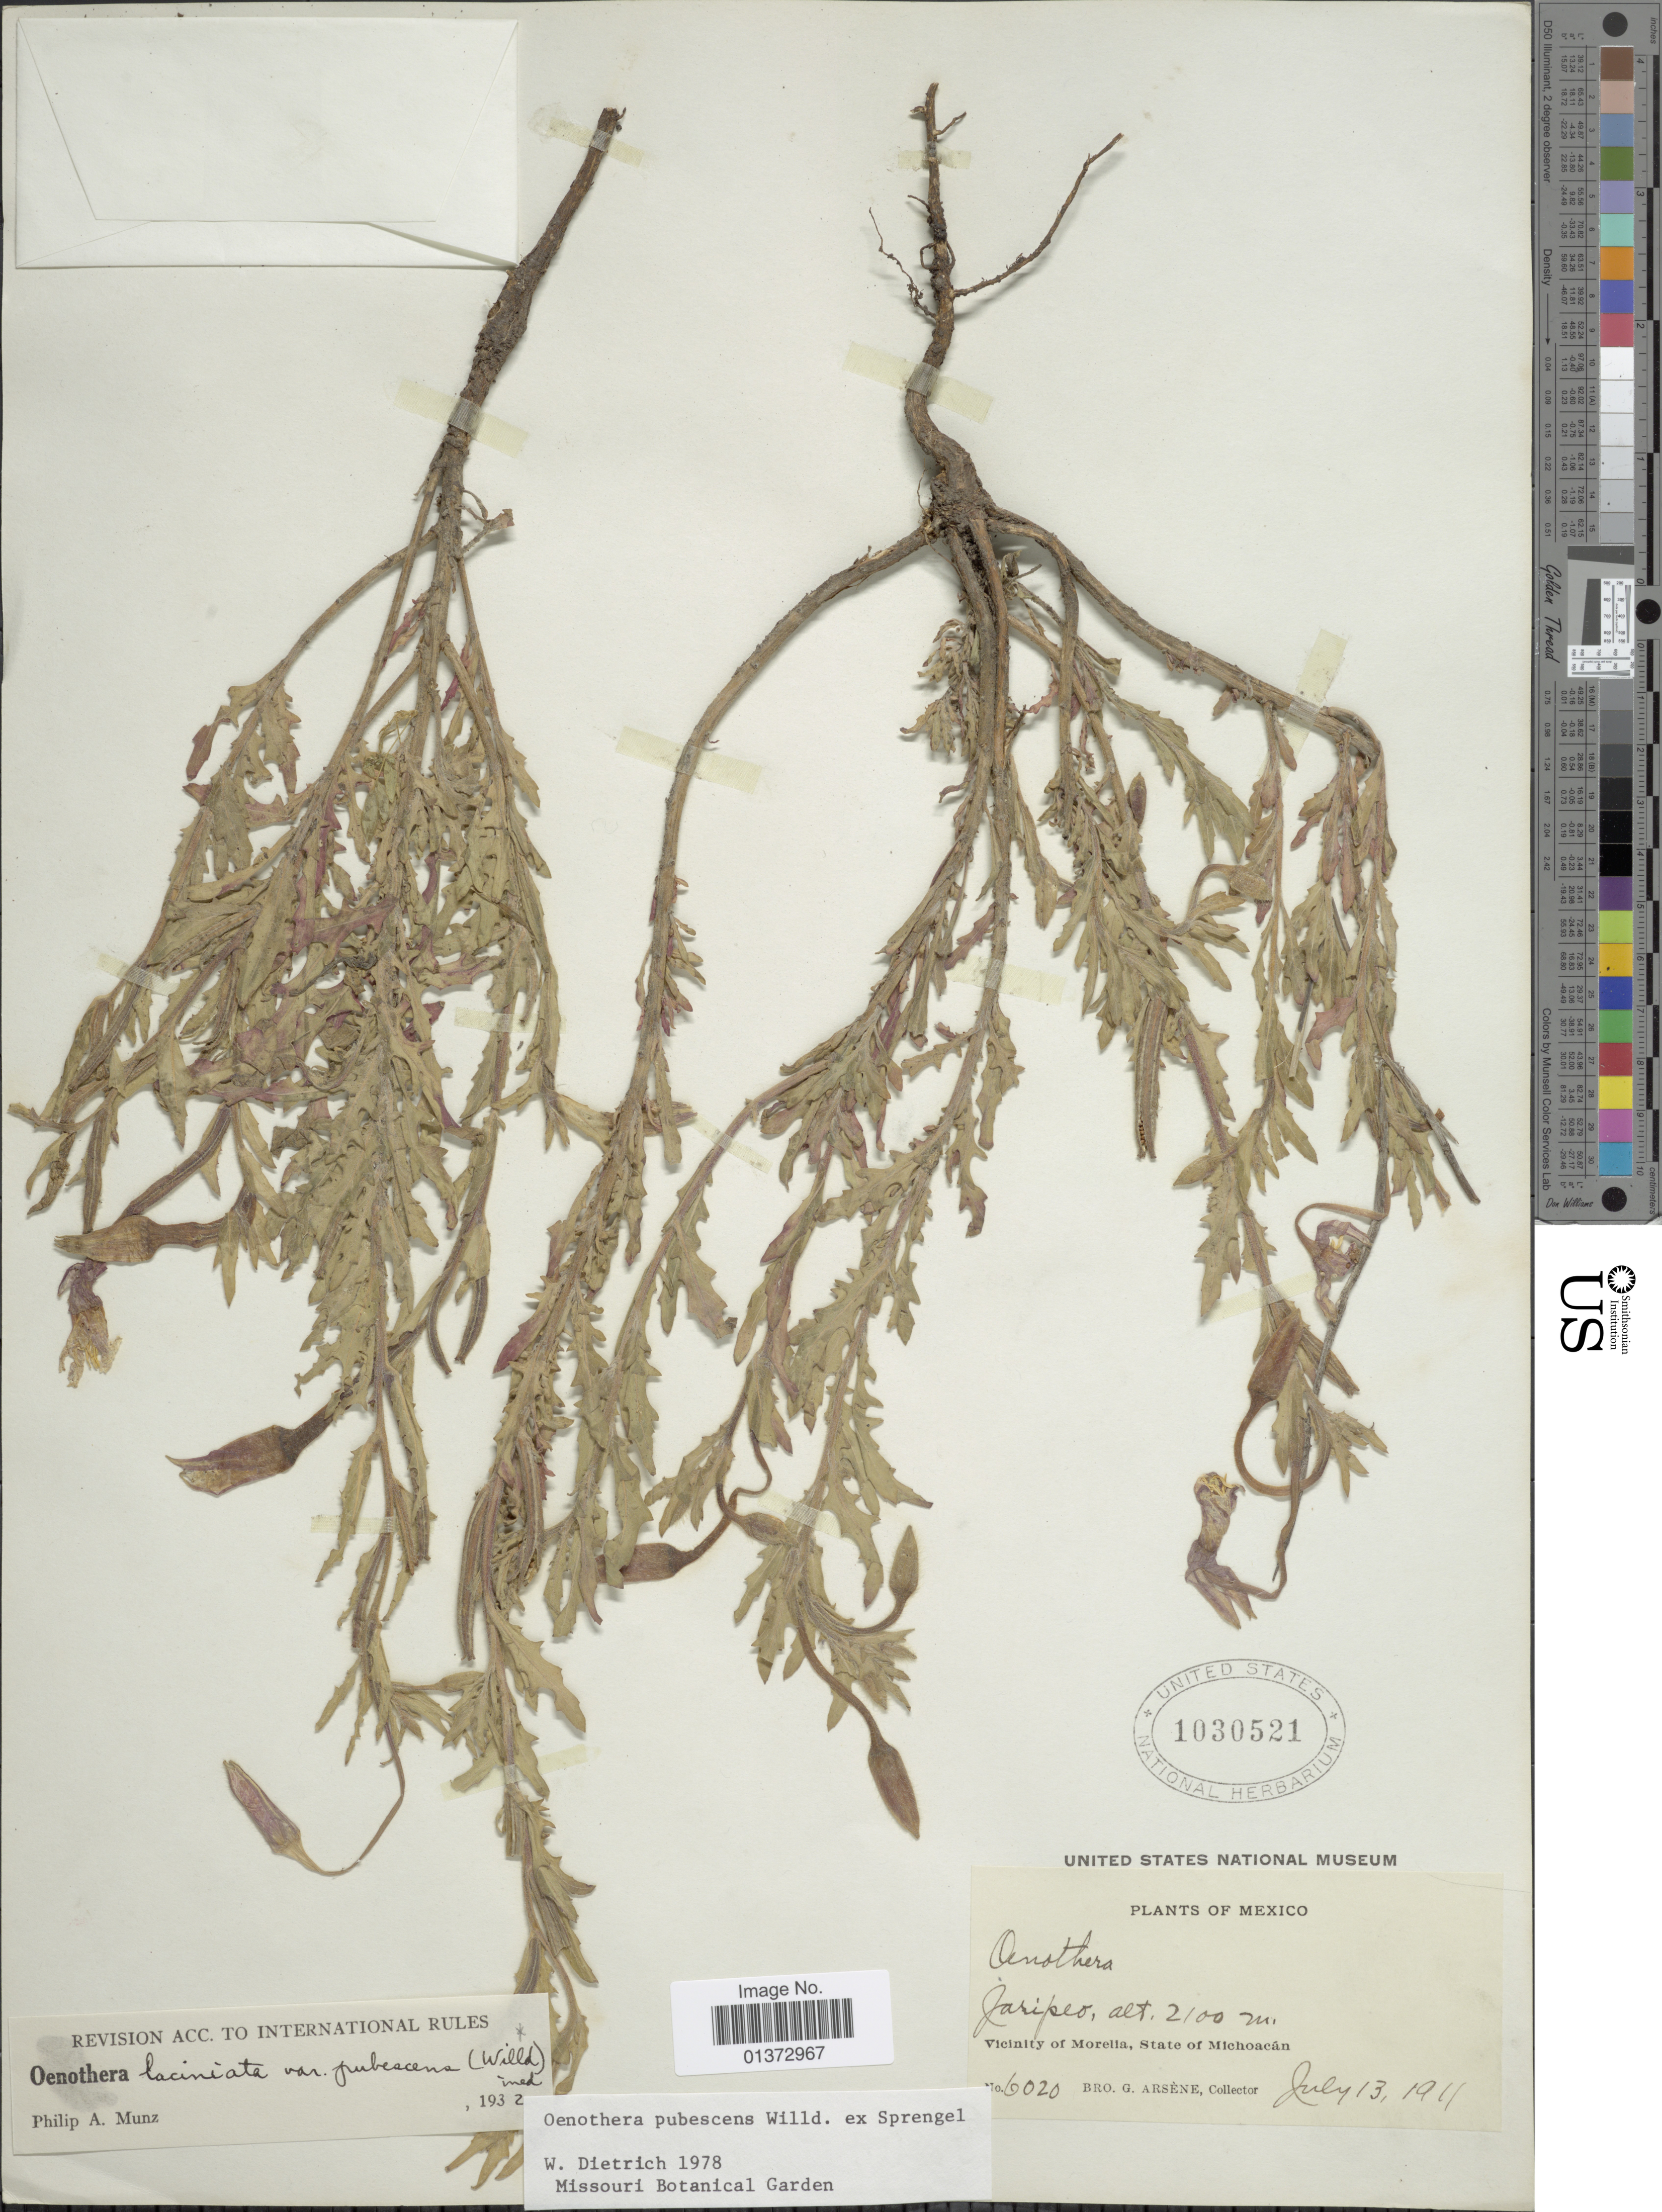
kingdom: Plantae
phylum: Tracheophyta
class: Magnoliopsida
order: Myrtales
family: Onagraceae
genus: Oenothera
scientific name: Oenothera pubescens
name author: Willd. ex Spreng.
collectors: Bro. G. Arsène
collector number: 6020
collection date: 1911-07-13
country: Mexico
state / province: Michoacán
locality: Jaripeo, Vicinity of Morelia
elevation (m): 2100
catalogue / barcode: US 1030521